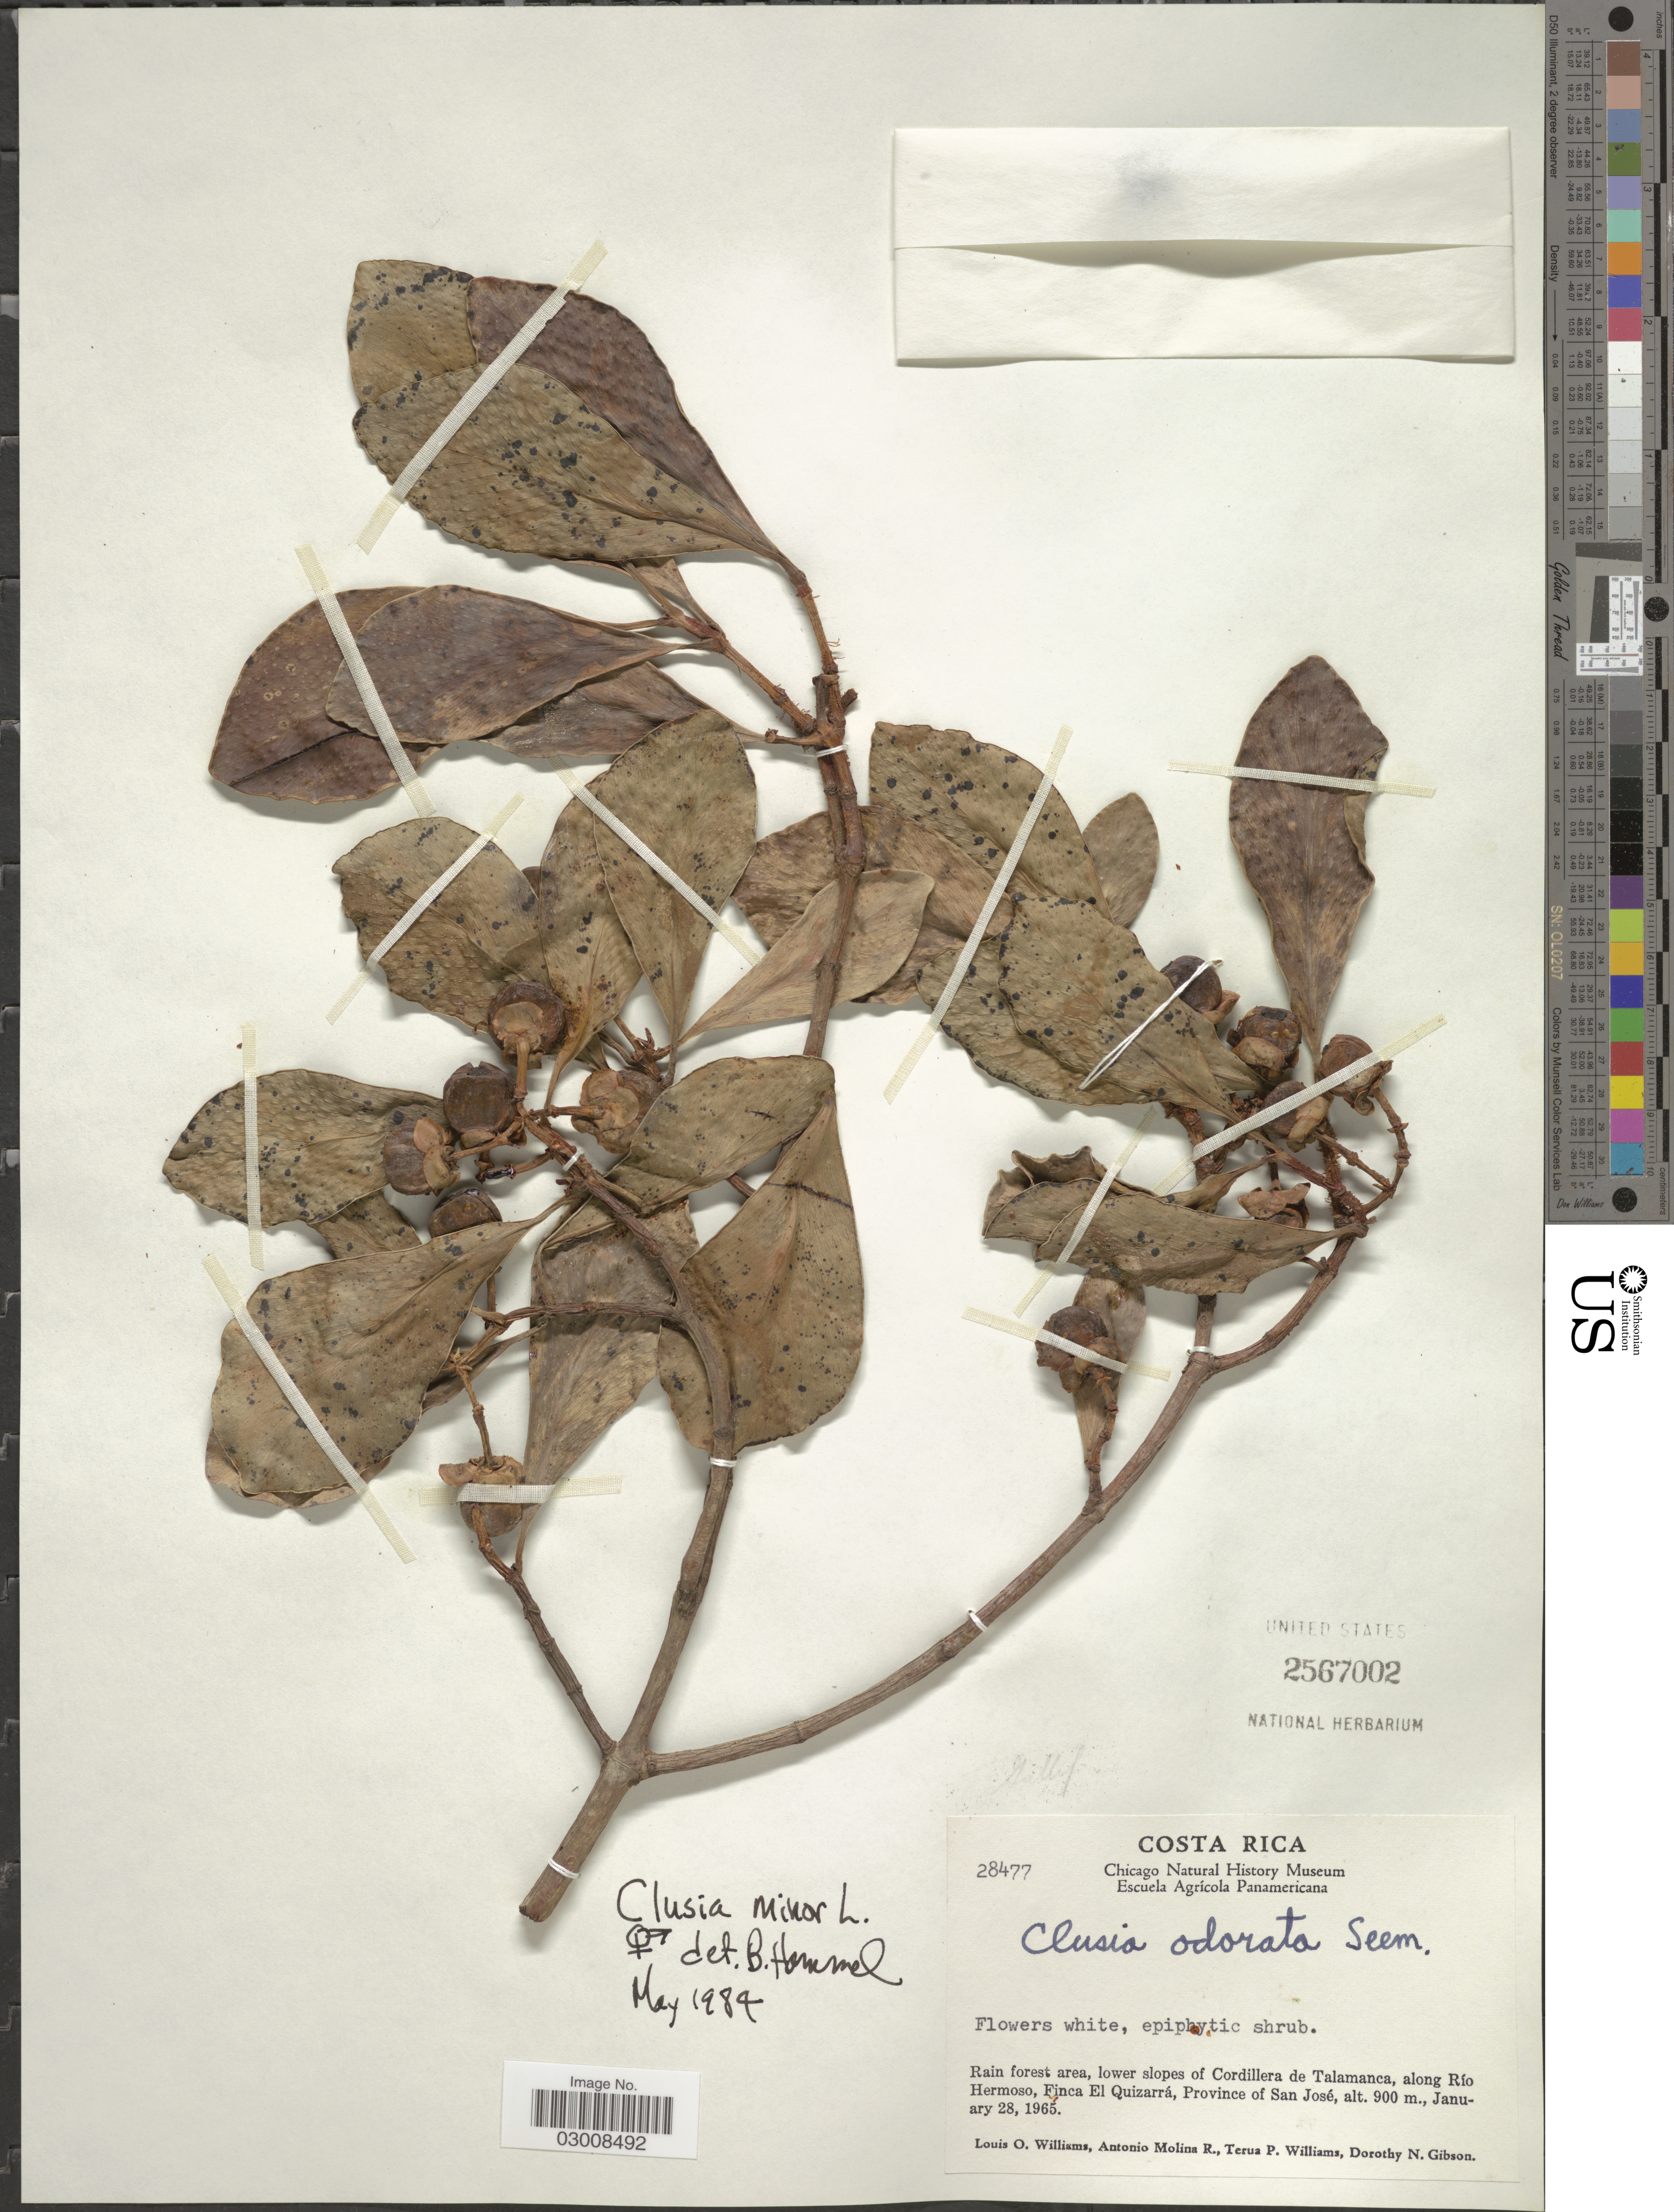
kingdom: Plantae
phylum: Tracheophyta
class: Magnoliopsida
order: Malpighiales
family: Clusiaceae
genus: Clusia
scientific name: Clusia minor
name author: L.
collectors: L. O. Williams, A. Molina R., T. Williams & D. N. Gibson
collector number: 28477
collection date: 1965-01-28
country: Costa Rica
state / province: San José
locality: Rain forest area, lower slopes of Cordillera de Talamanca, along Río Hermoso, Finca El Quizarrá.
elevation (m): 900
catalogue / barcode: US 2567002